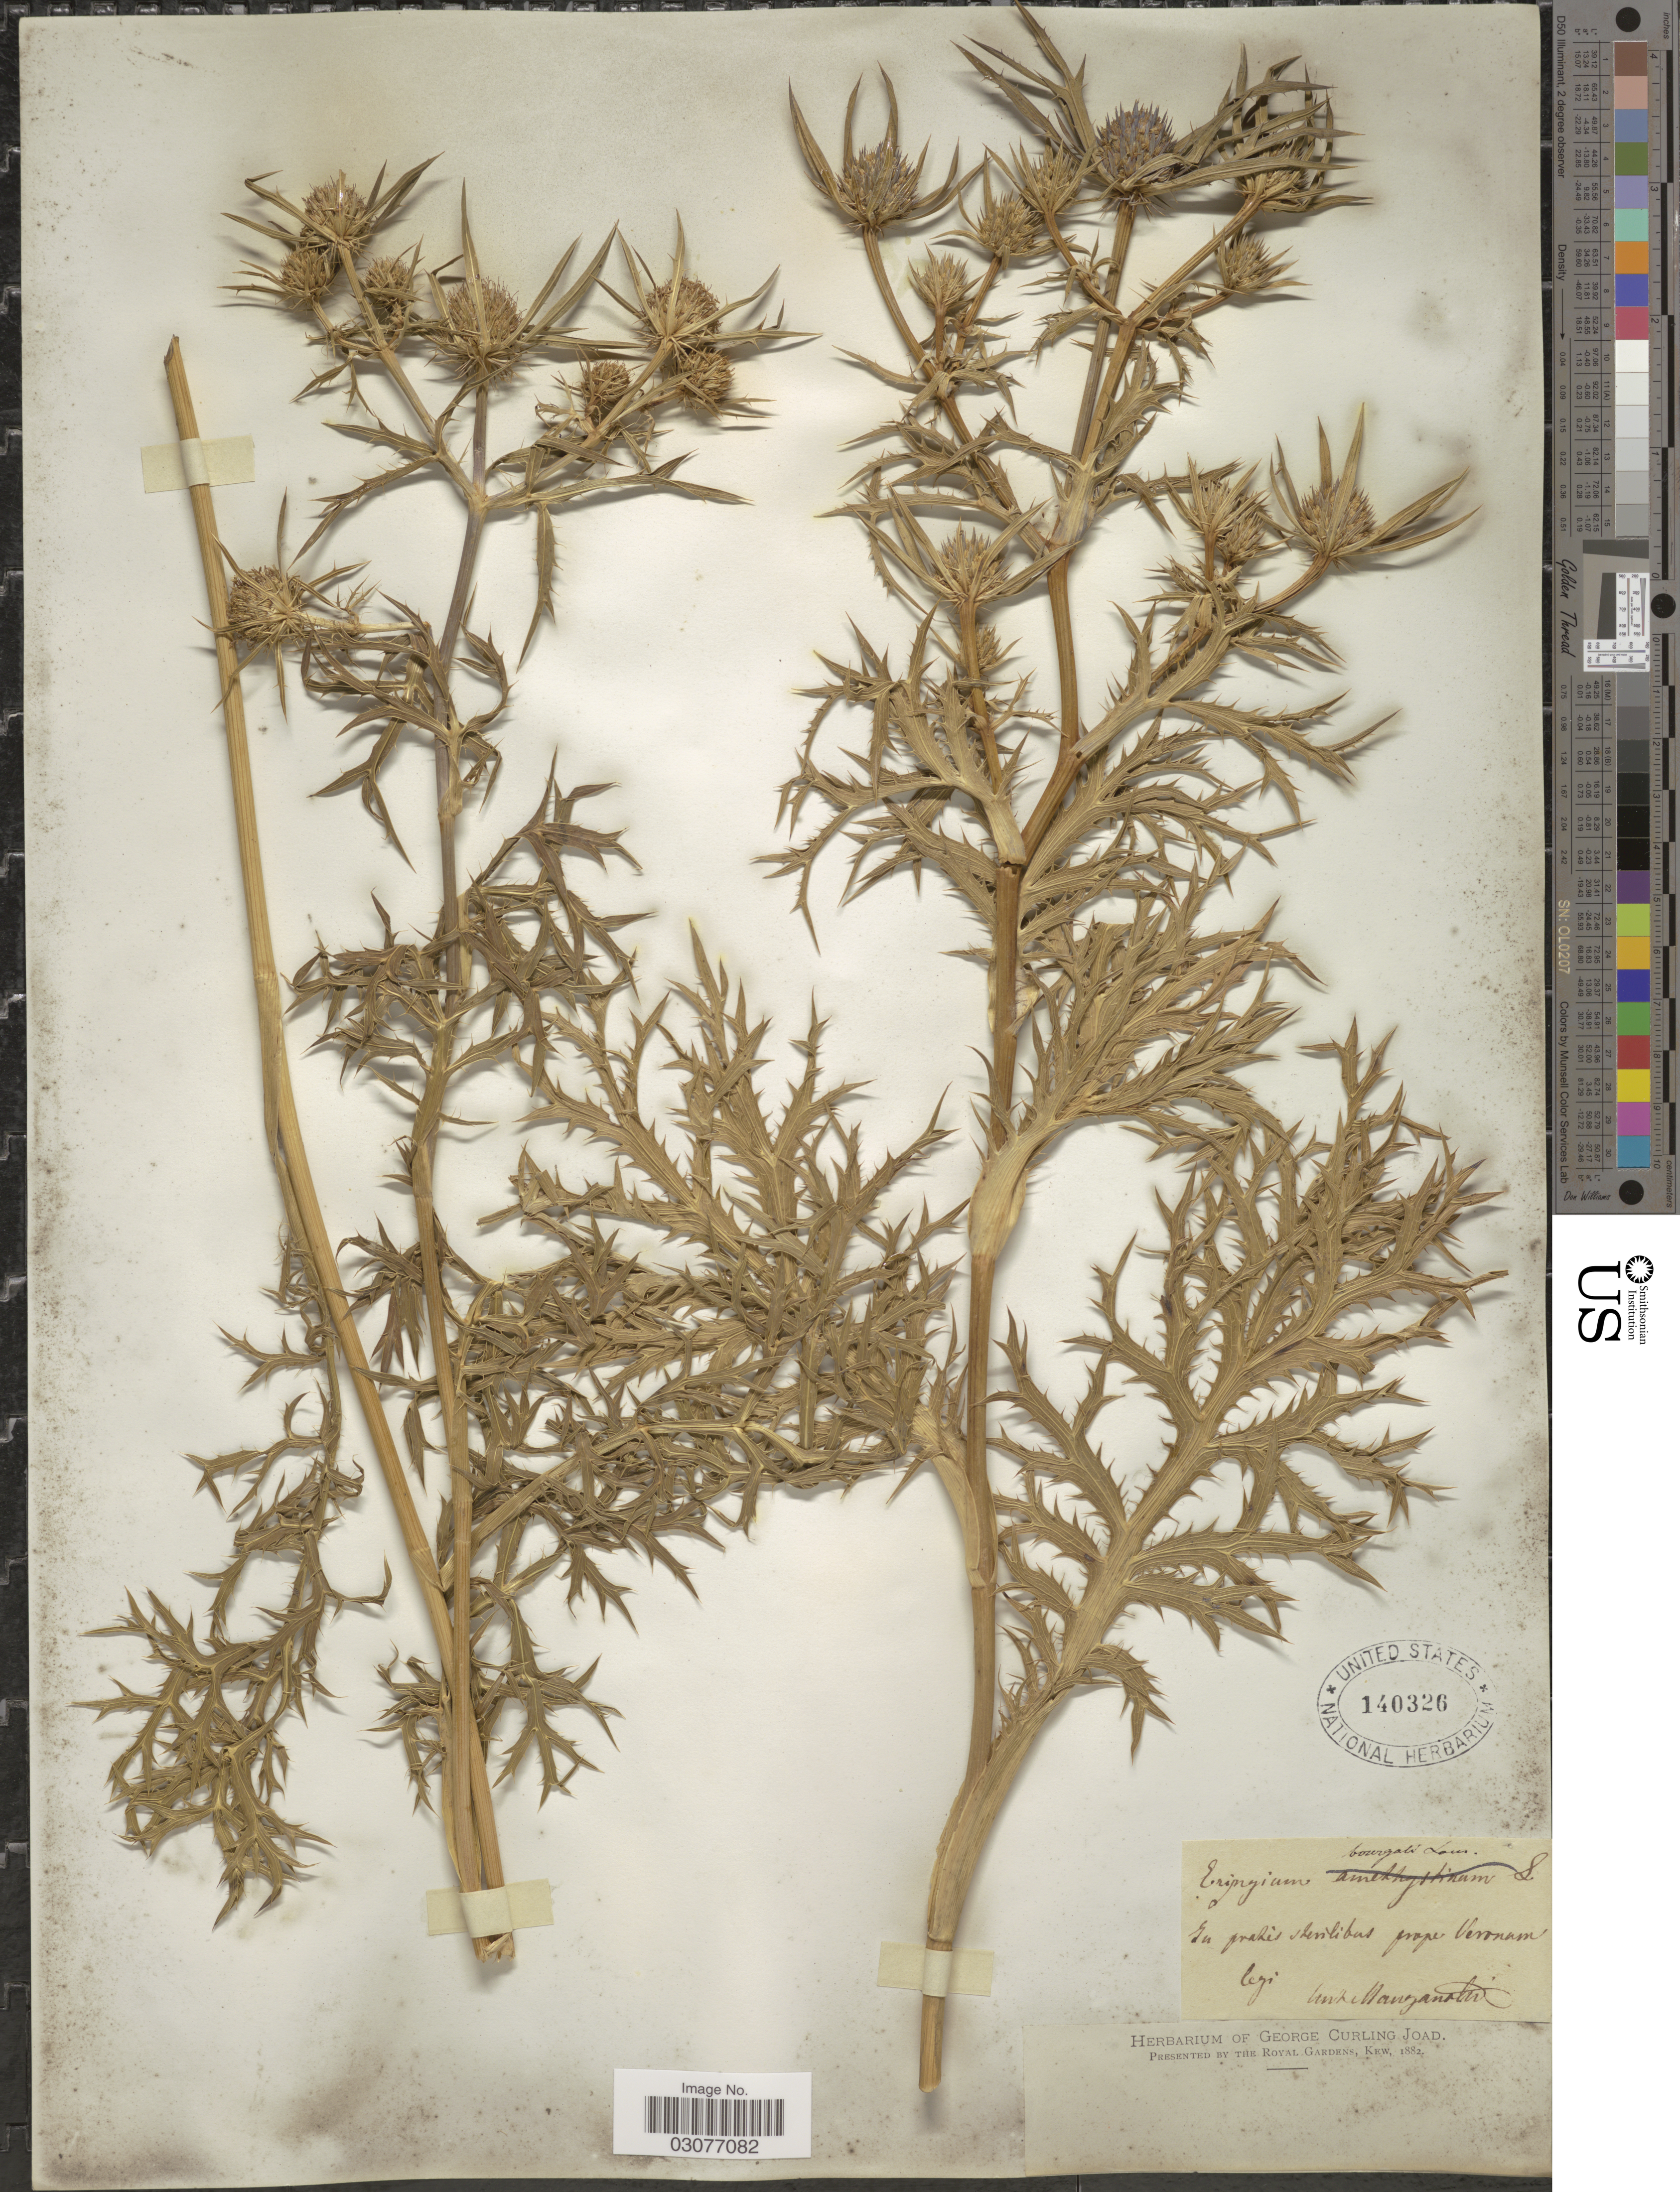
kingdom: Plantae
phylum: Tracheophyta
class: Magnoliopsida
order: Apiales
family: Apiaceae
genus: Eryngium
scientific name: Eryngium bourgatii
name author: Gouan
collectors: A. Manganotti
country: Italy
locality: Prope Veronam.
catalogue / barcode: US 140326